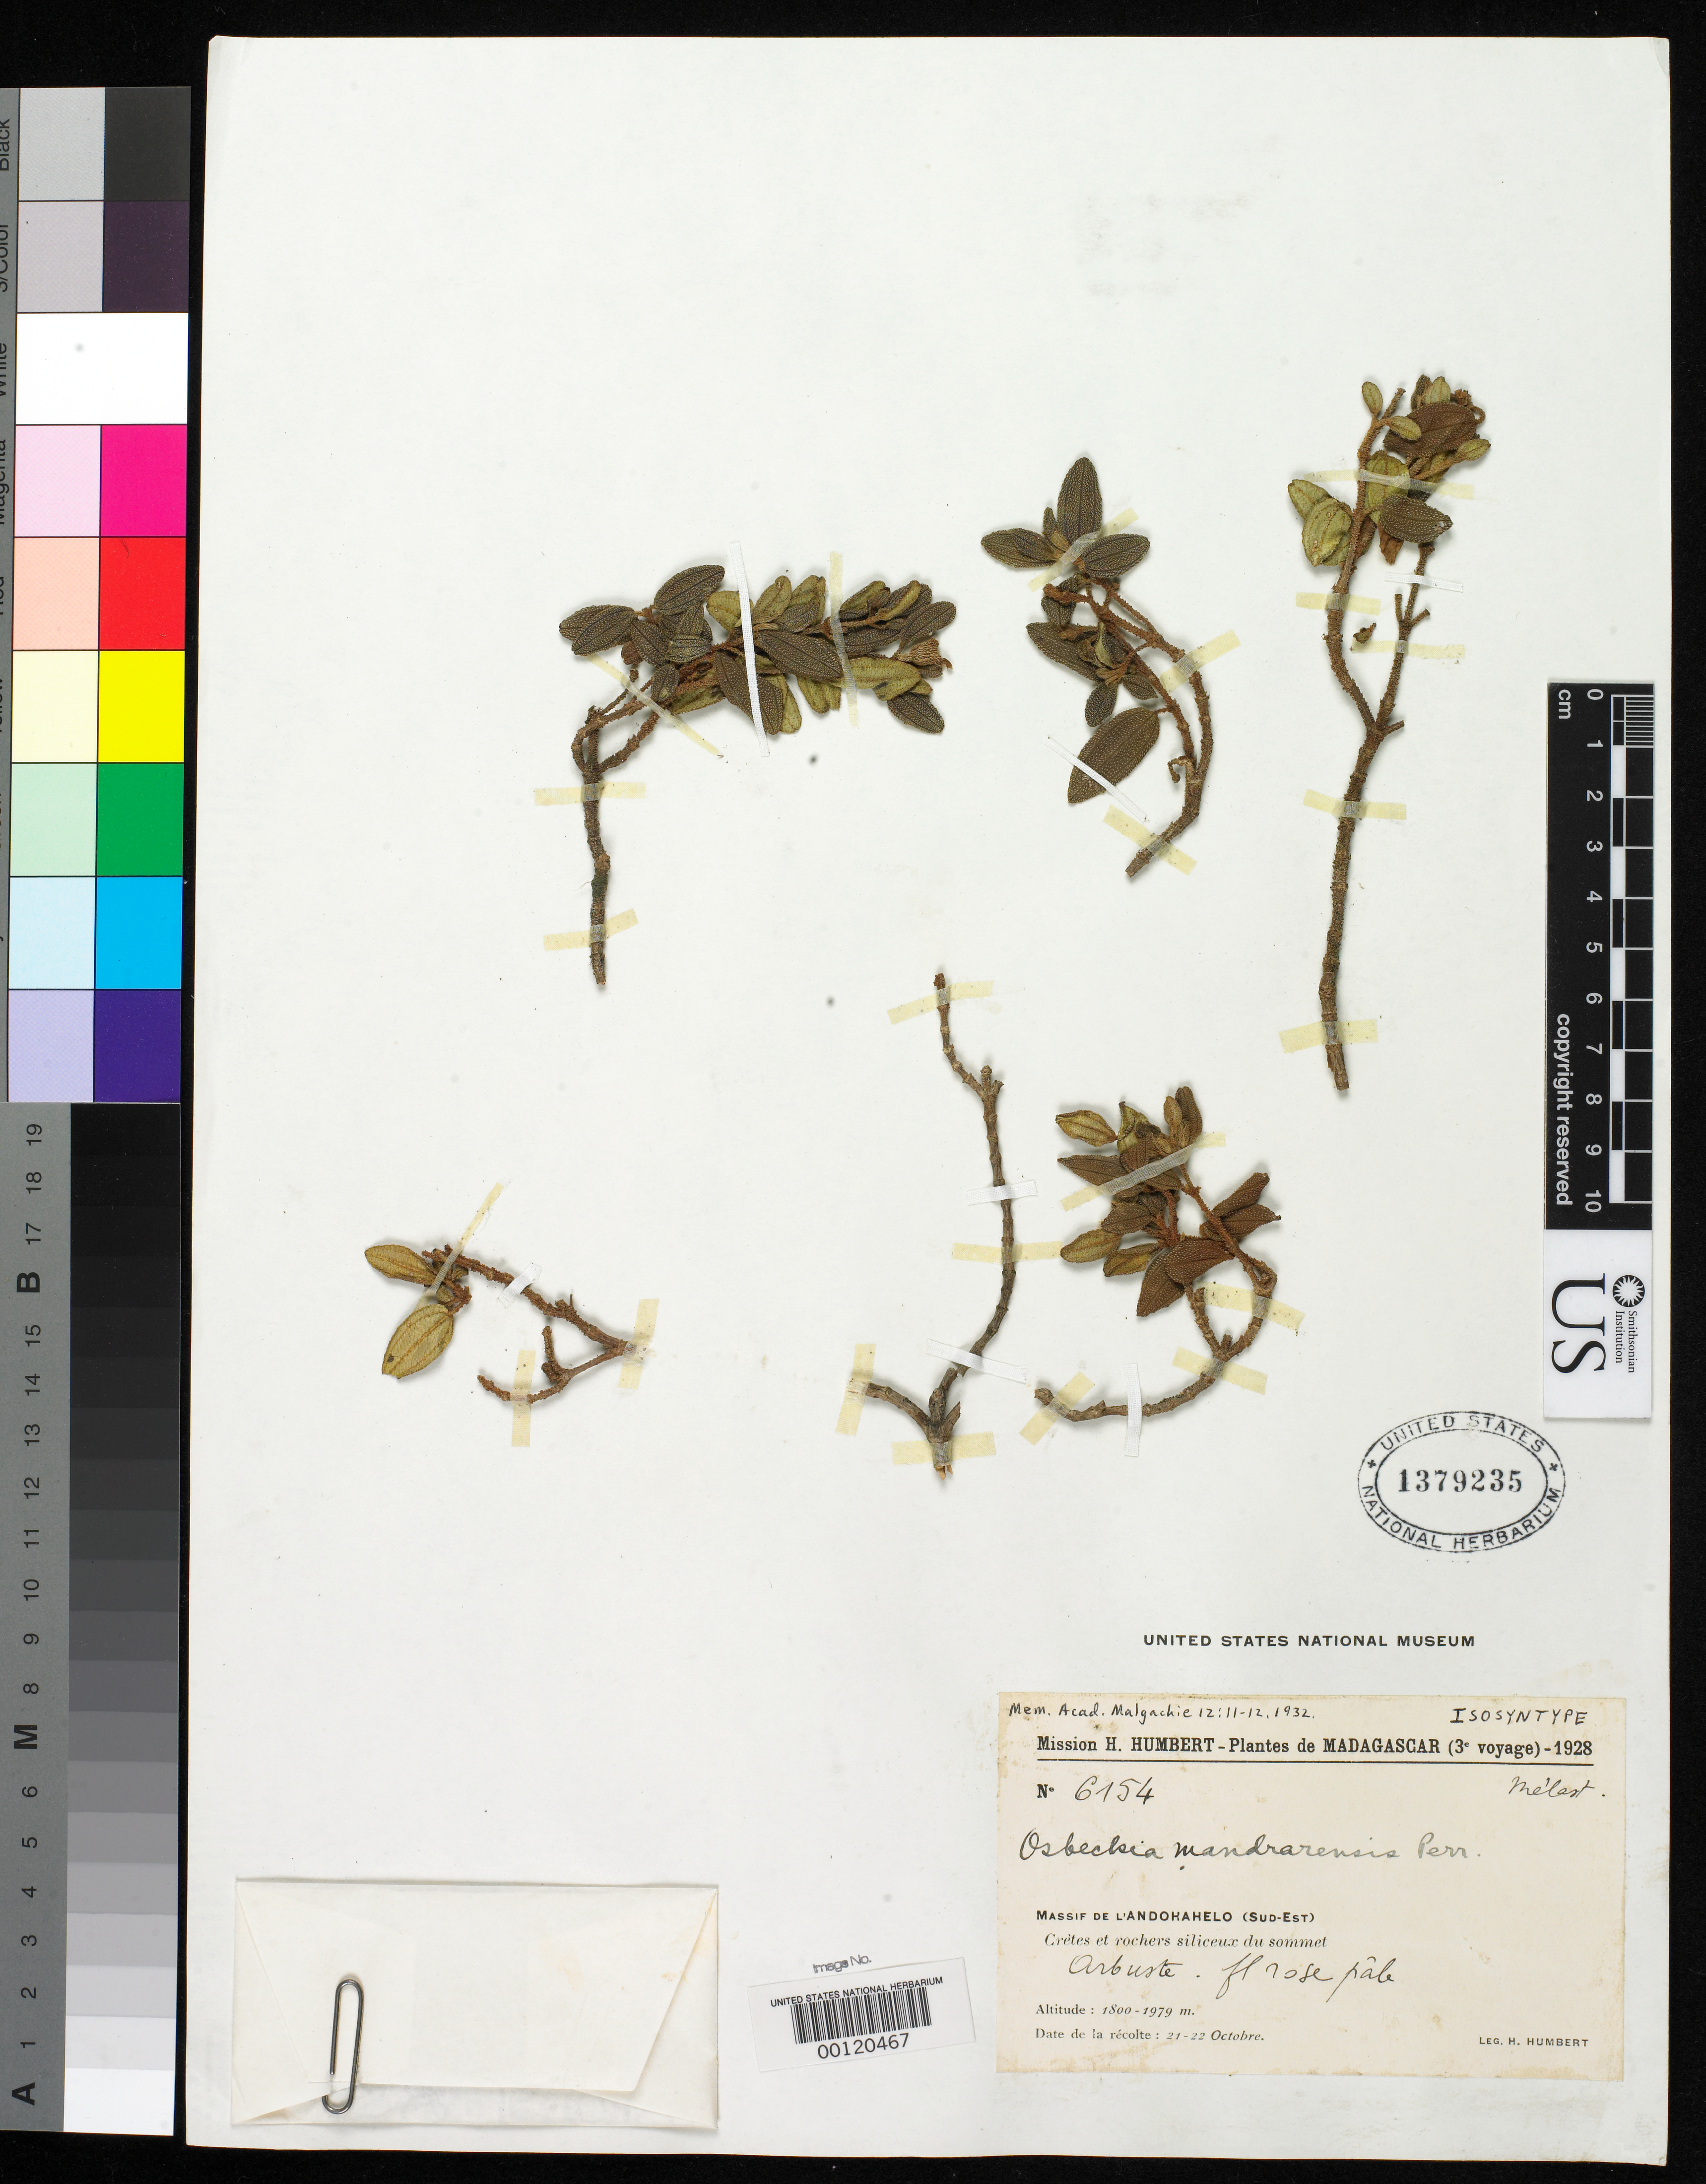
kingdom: Plantae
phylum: Tracheophyta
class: Magnoliopsida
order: Myrtales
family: Melastomataceae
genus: Osbeckia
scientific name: Osbeckia mandrarensis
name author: H. Perrier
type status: Isosyntype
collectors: H. Humbert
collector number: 6154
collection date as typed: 21 Oct 1928 to 22 Oct 1928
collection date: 1928-10-21/1928-10-22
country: Madagascar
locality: Massif de l'Andohahelo Dusommet.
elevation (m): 1800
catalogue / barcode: US 1379235